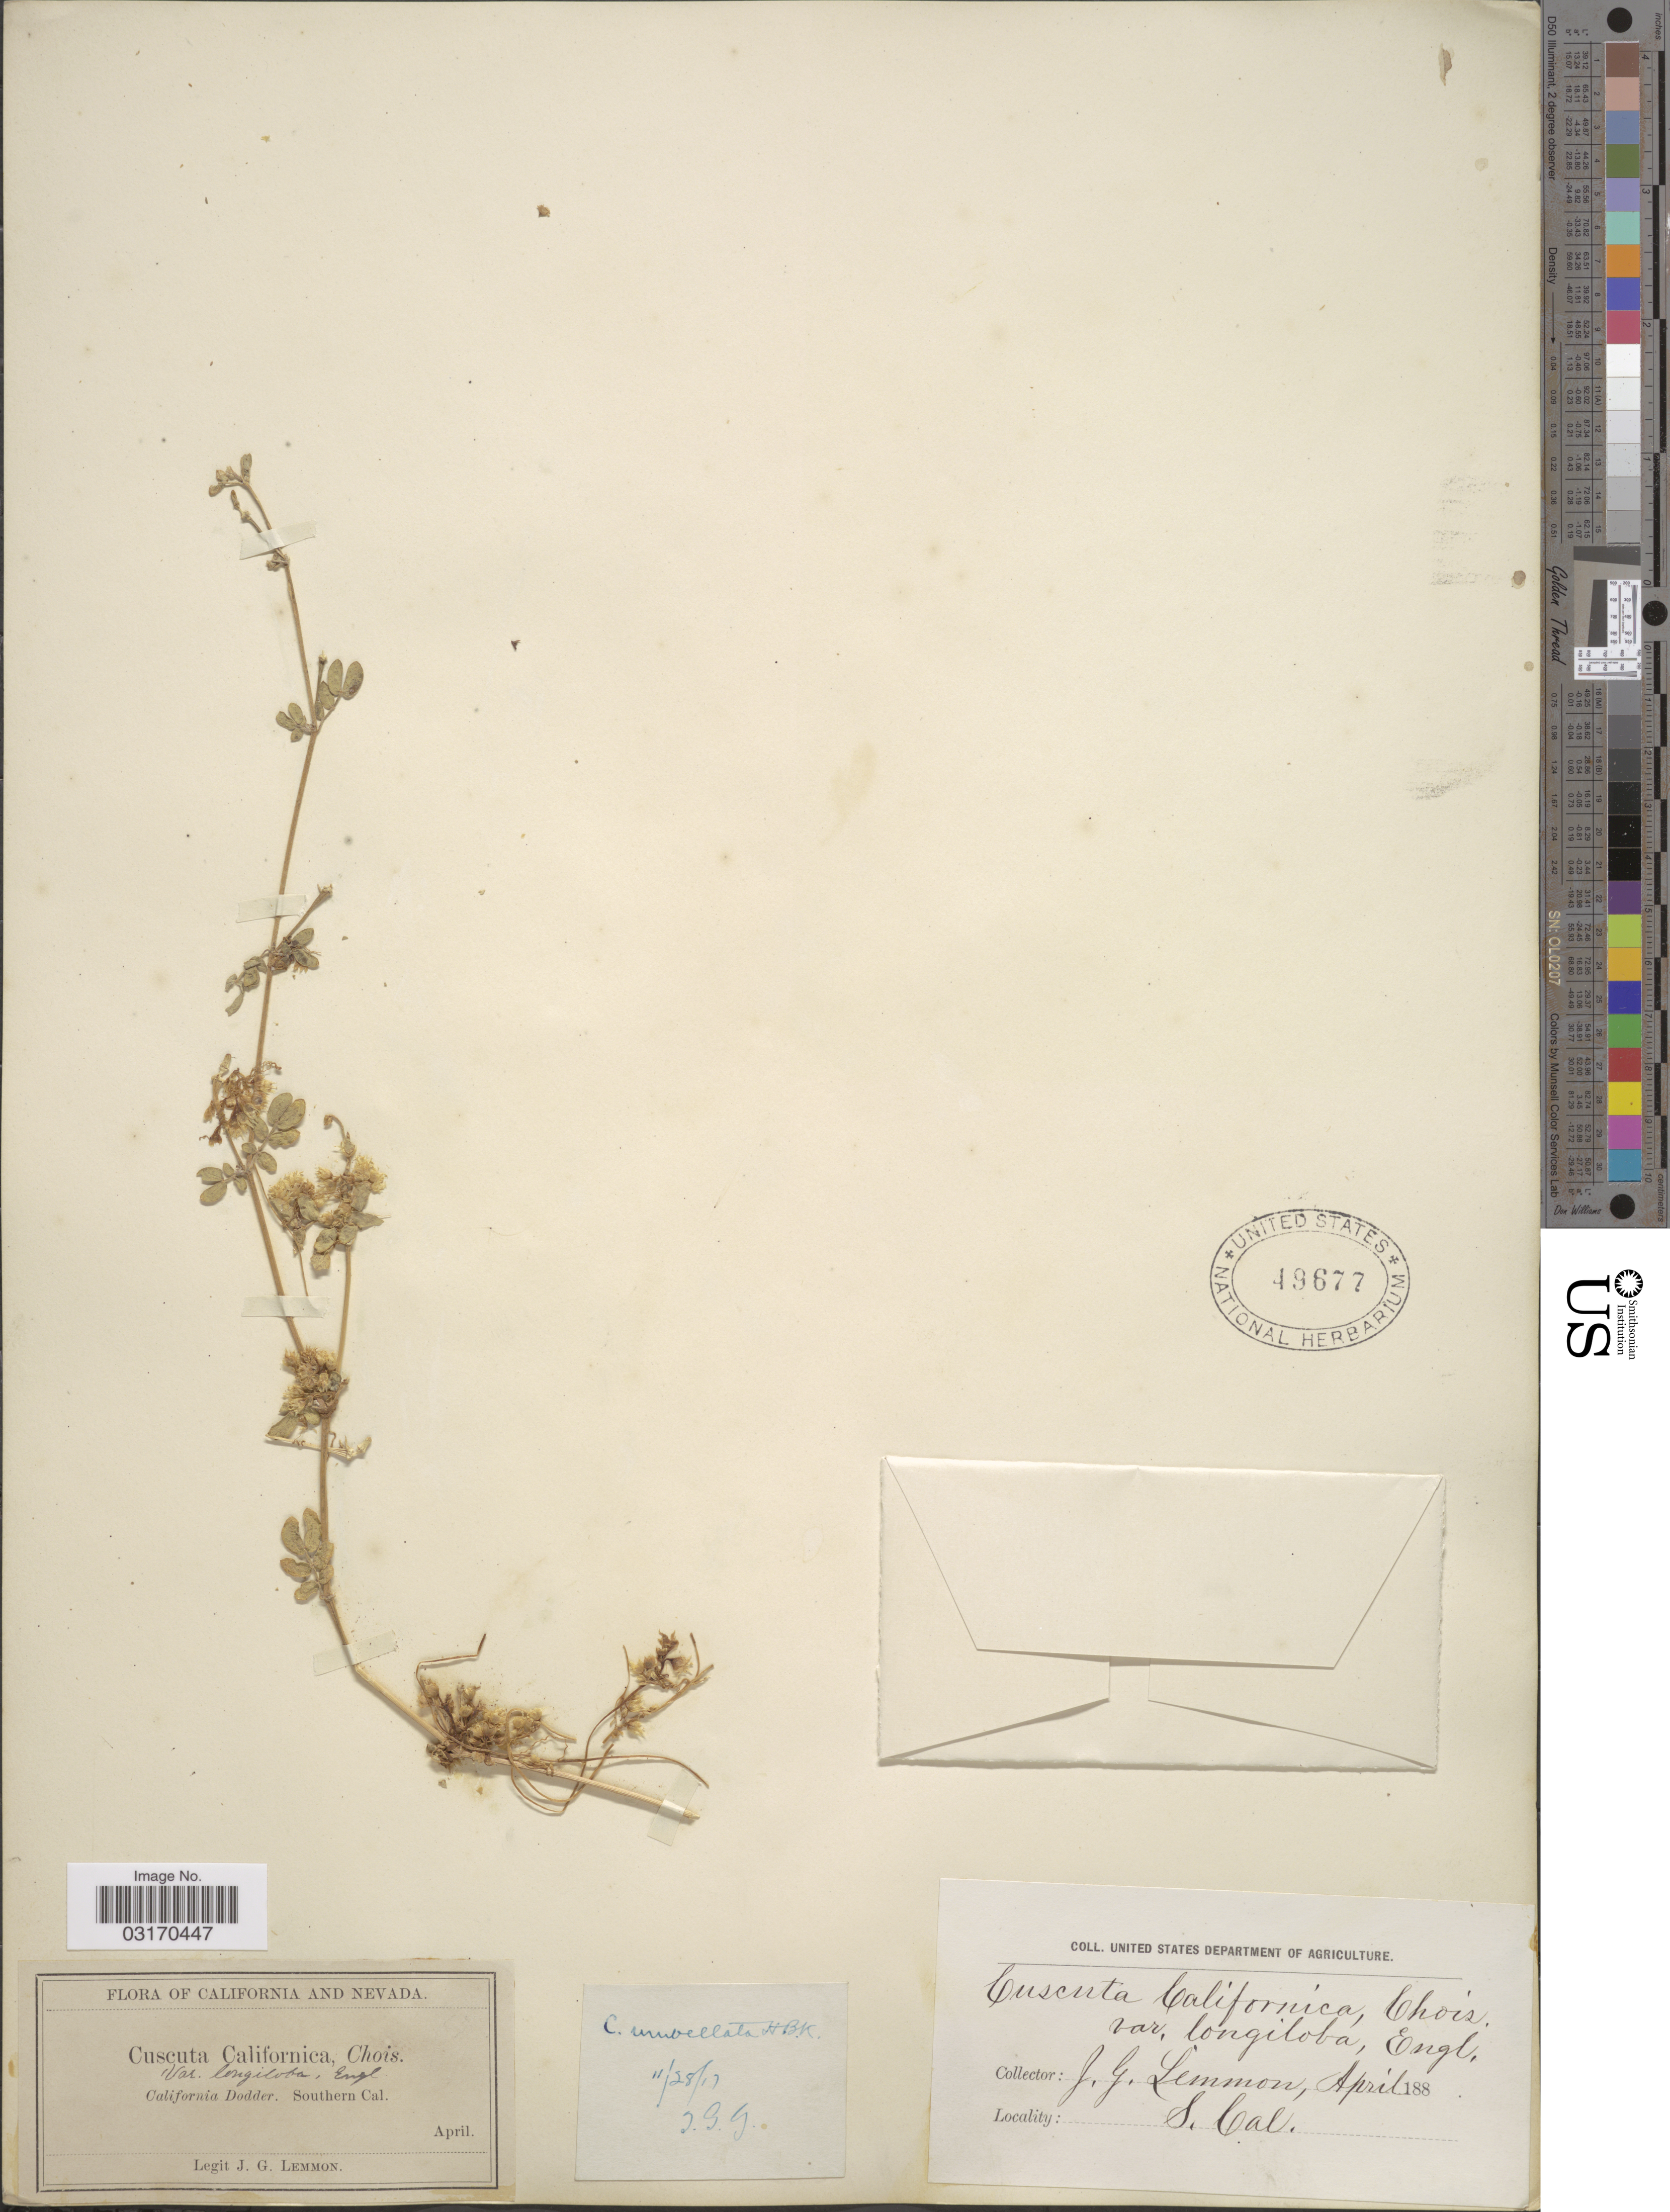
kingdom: Plantae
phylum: Tracheophyta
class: Magnoliopsida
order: Solanales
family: Convolvulaceae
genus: Cuscuta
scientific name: Cuscuta umbellata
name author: Kunth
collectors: J. Lemmon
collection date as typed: April 188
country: United States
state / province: California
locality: California Dodder. Southern Cal.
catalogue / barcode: US 49677